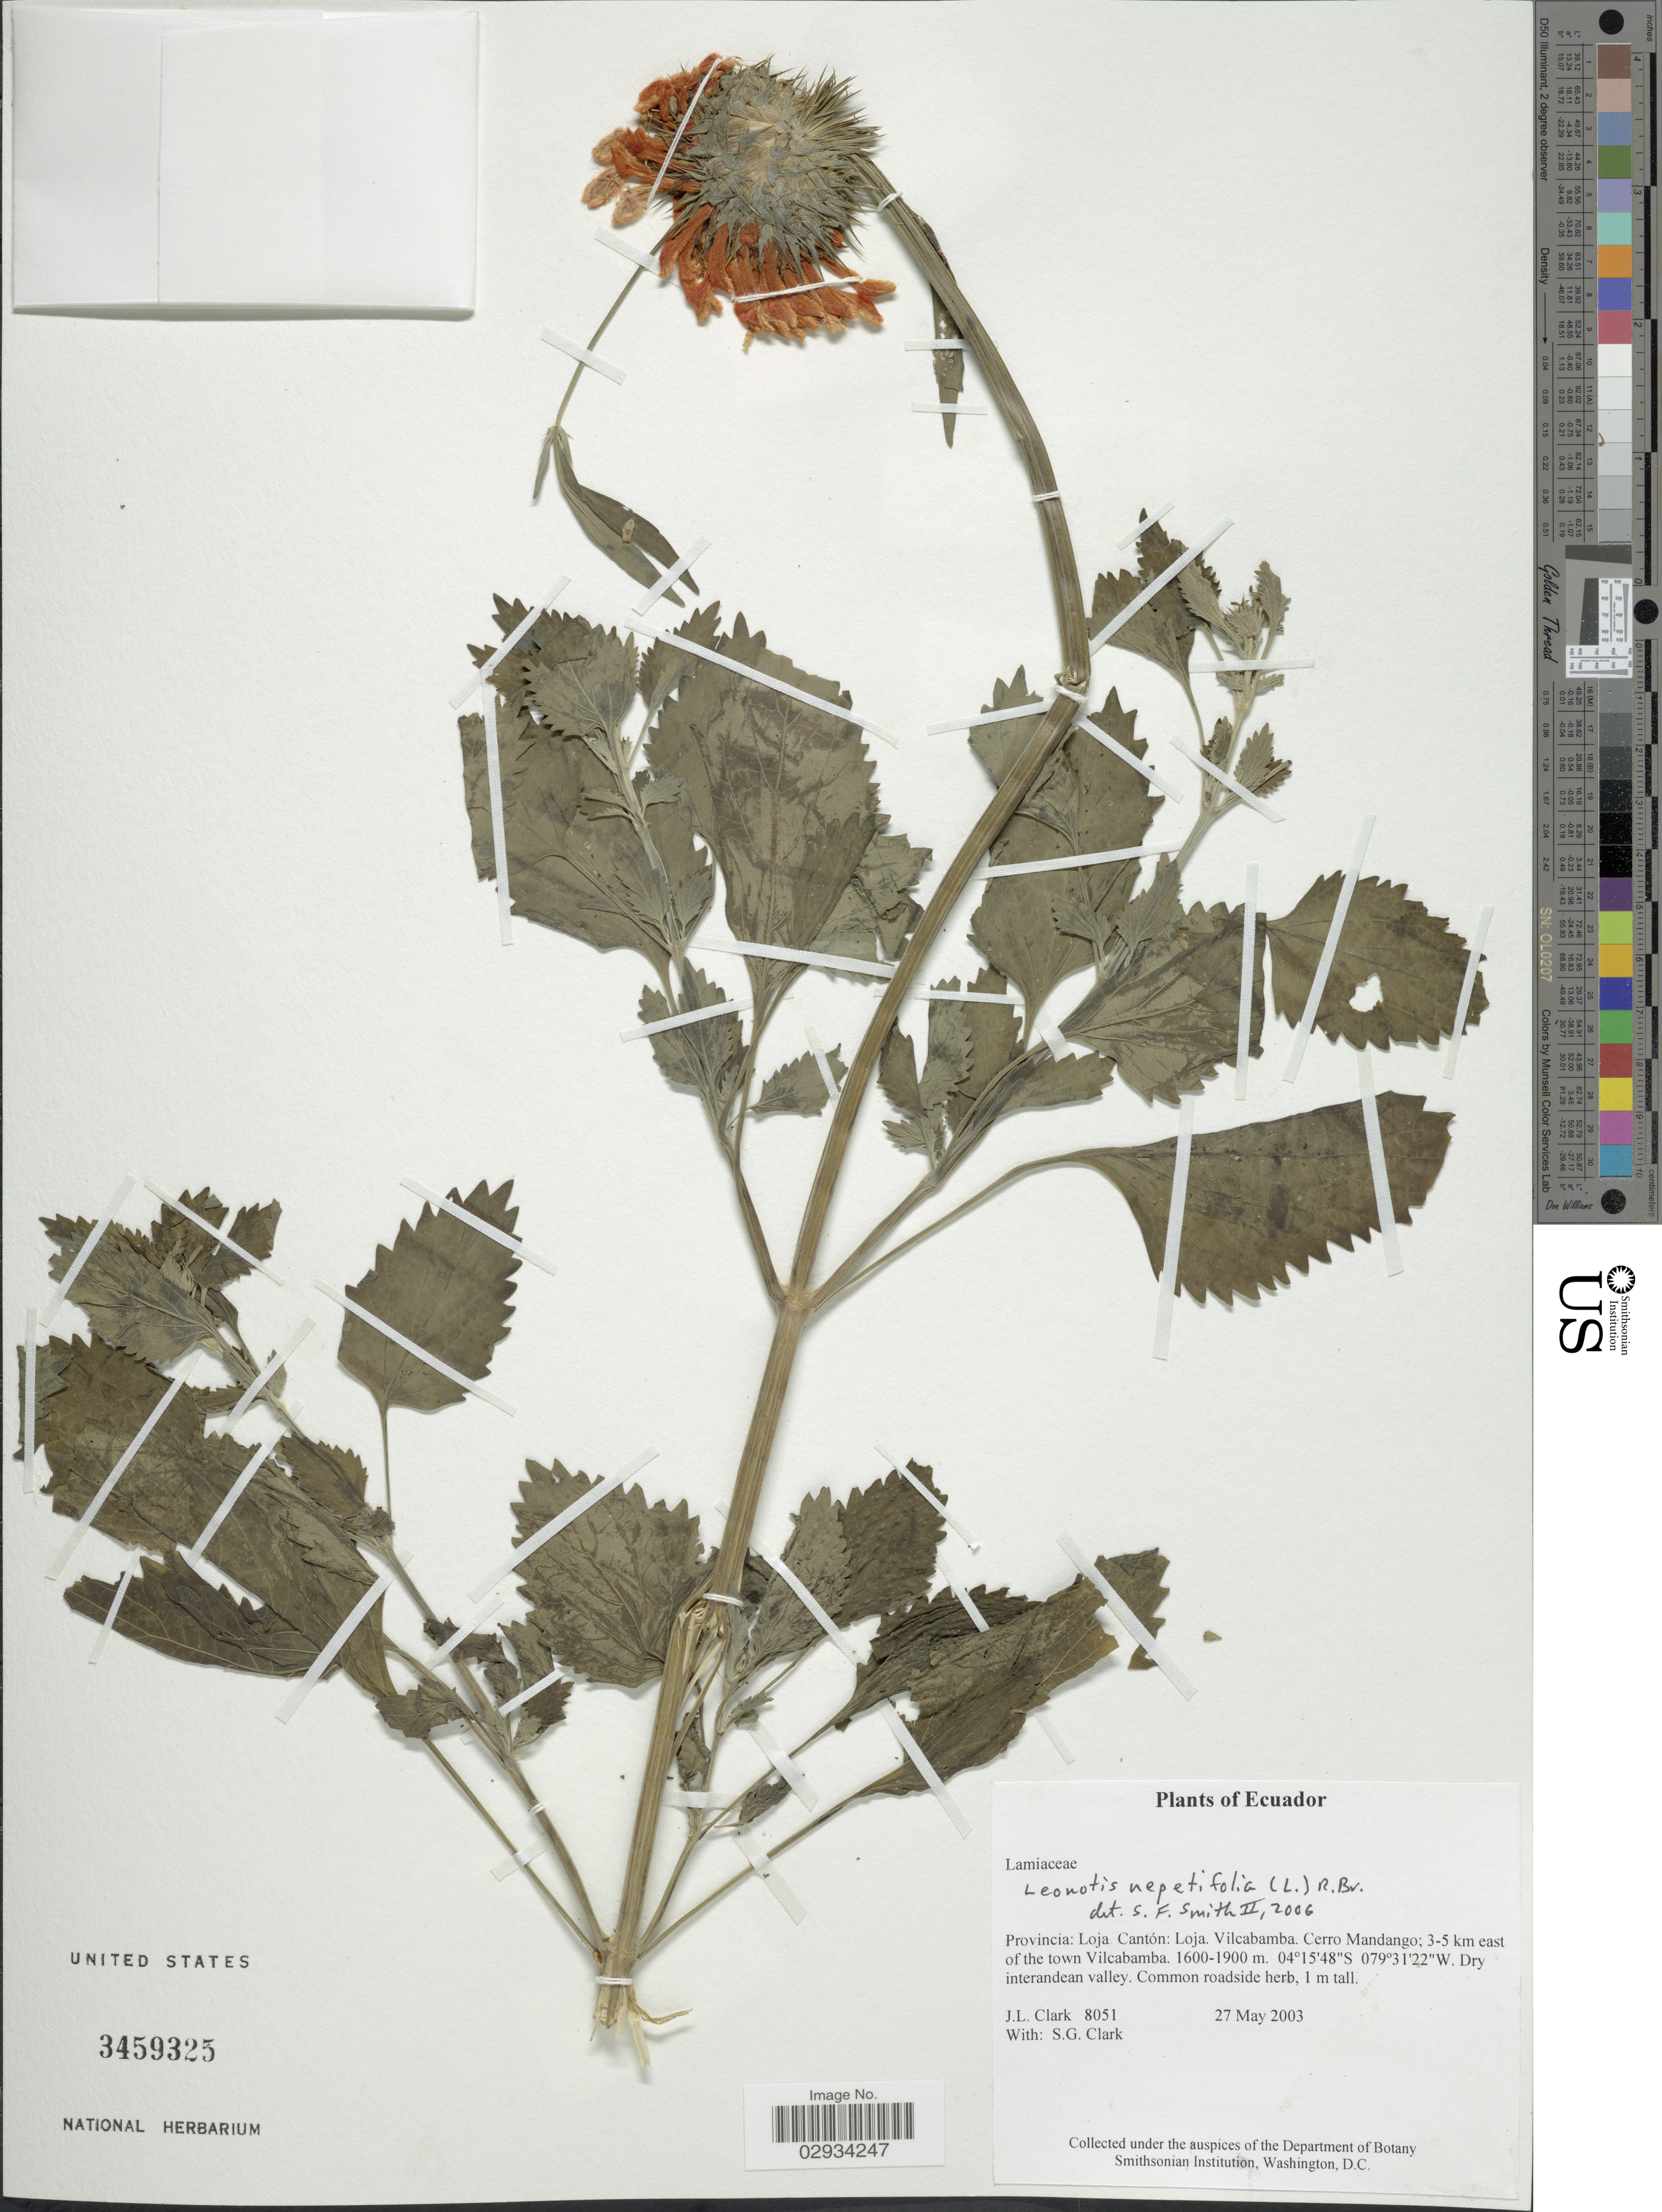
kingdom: Plantae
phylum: Tracheophyta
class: Magnoliopsida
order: Lamiales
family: Lamiaceae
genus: Leonotis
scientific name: Leonotis nepetifolia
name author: (L.) R. Br.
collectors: J. L. Clark & S. G. Clark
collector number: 8051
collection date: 2003-05-27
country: Ecuador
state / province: Loja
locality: Provincia: Loja Cantón: Loja. Vilcabamba. Cerro Mandango; 3-5 km east of the town Vilcabamba.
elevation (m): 1600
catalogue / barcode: US 3459325